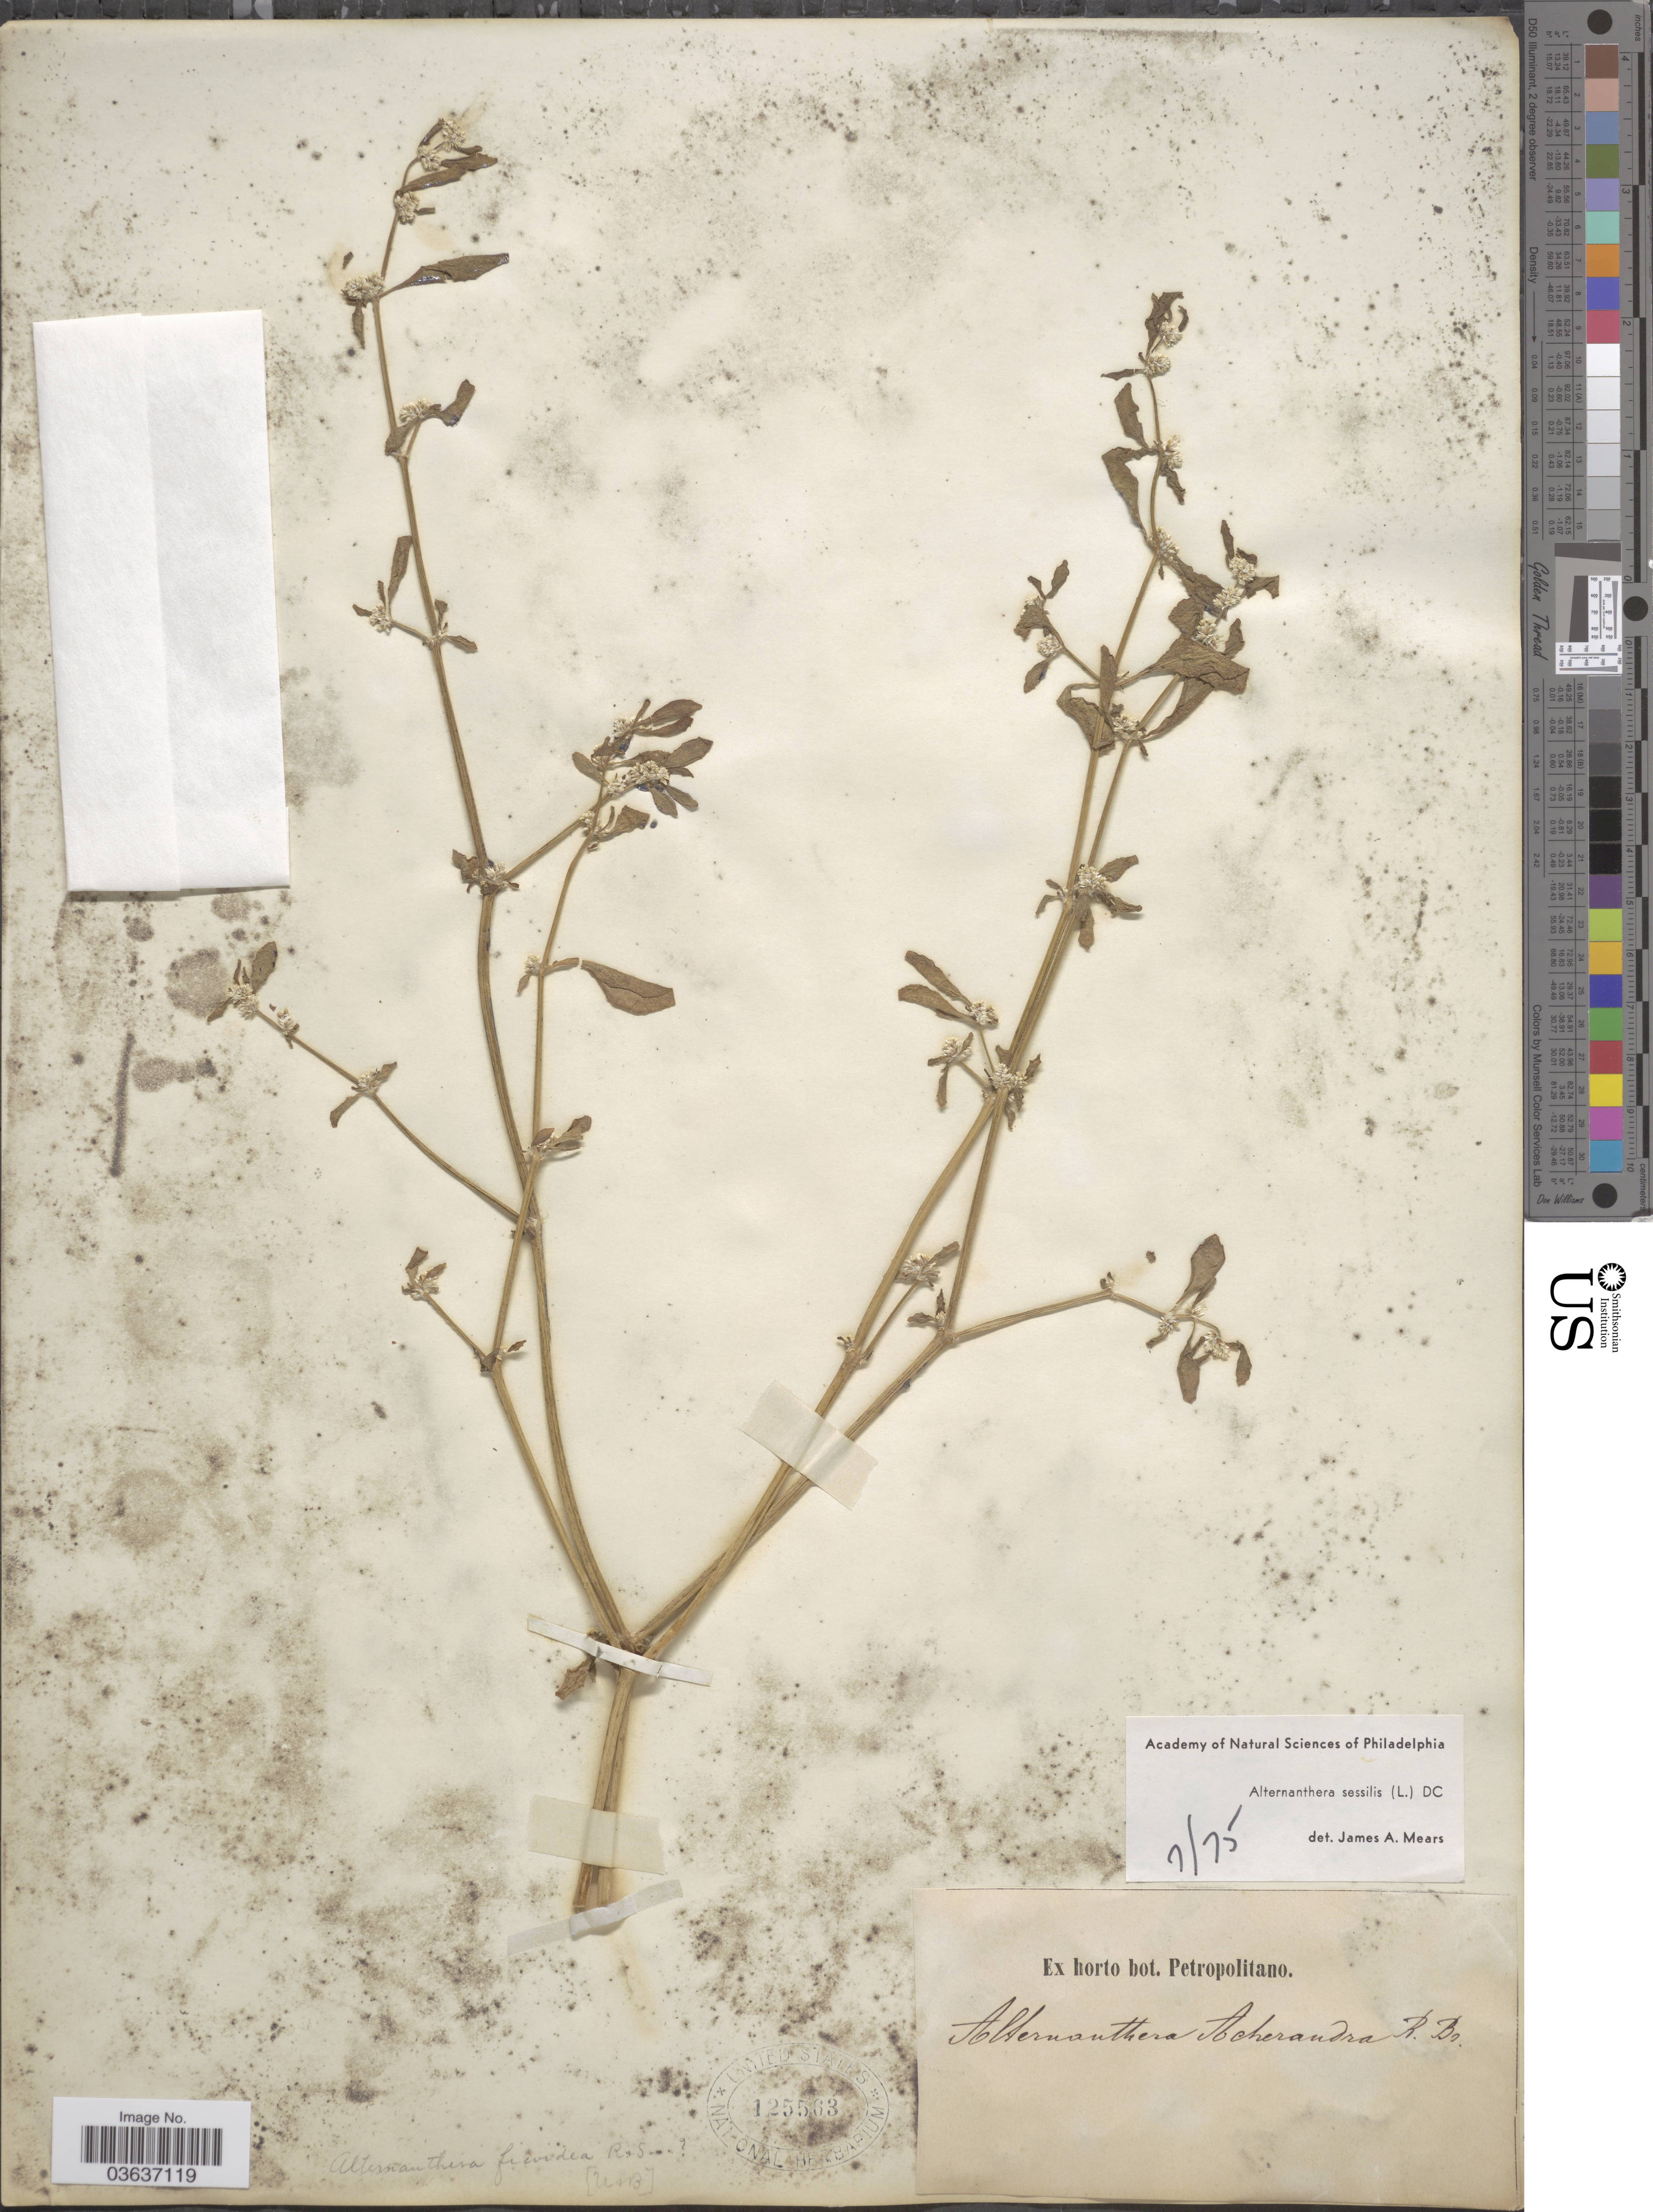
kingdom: Plantae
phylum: Tracheophyta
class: Magnoliopsida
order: Caryophyllales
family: Amaranthaceae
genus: Alternanthera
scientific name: Alternanthera sessilis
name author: (L.) DC.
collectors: ex Horto Bot. Petropolitano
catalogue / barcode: US 125563